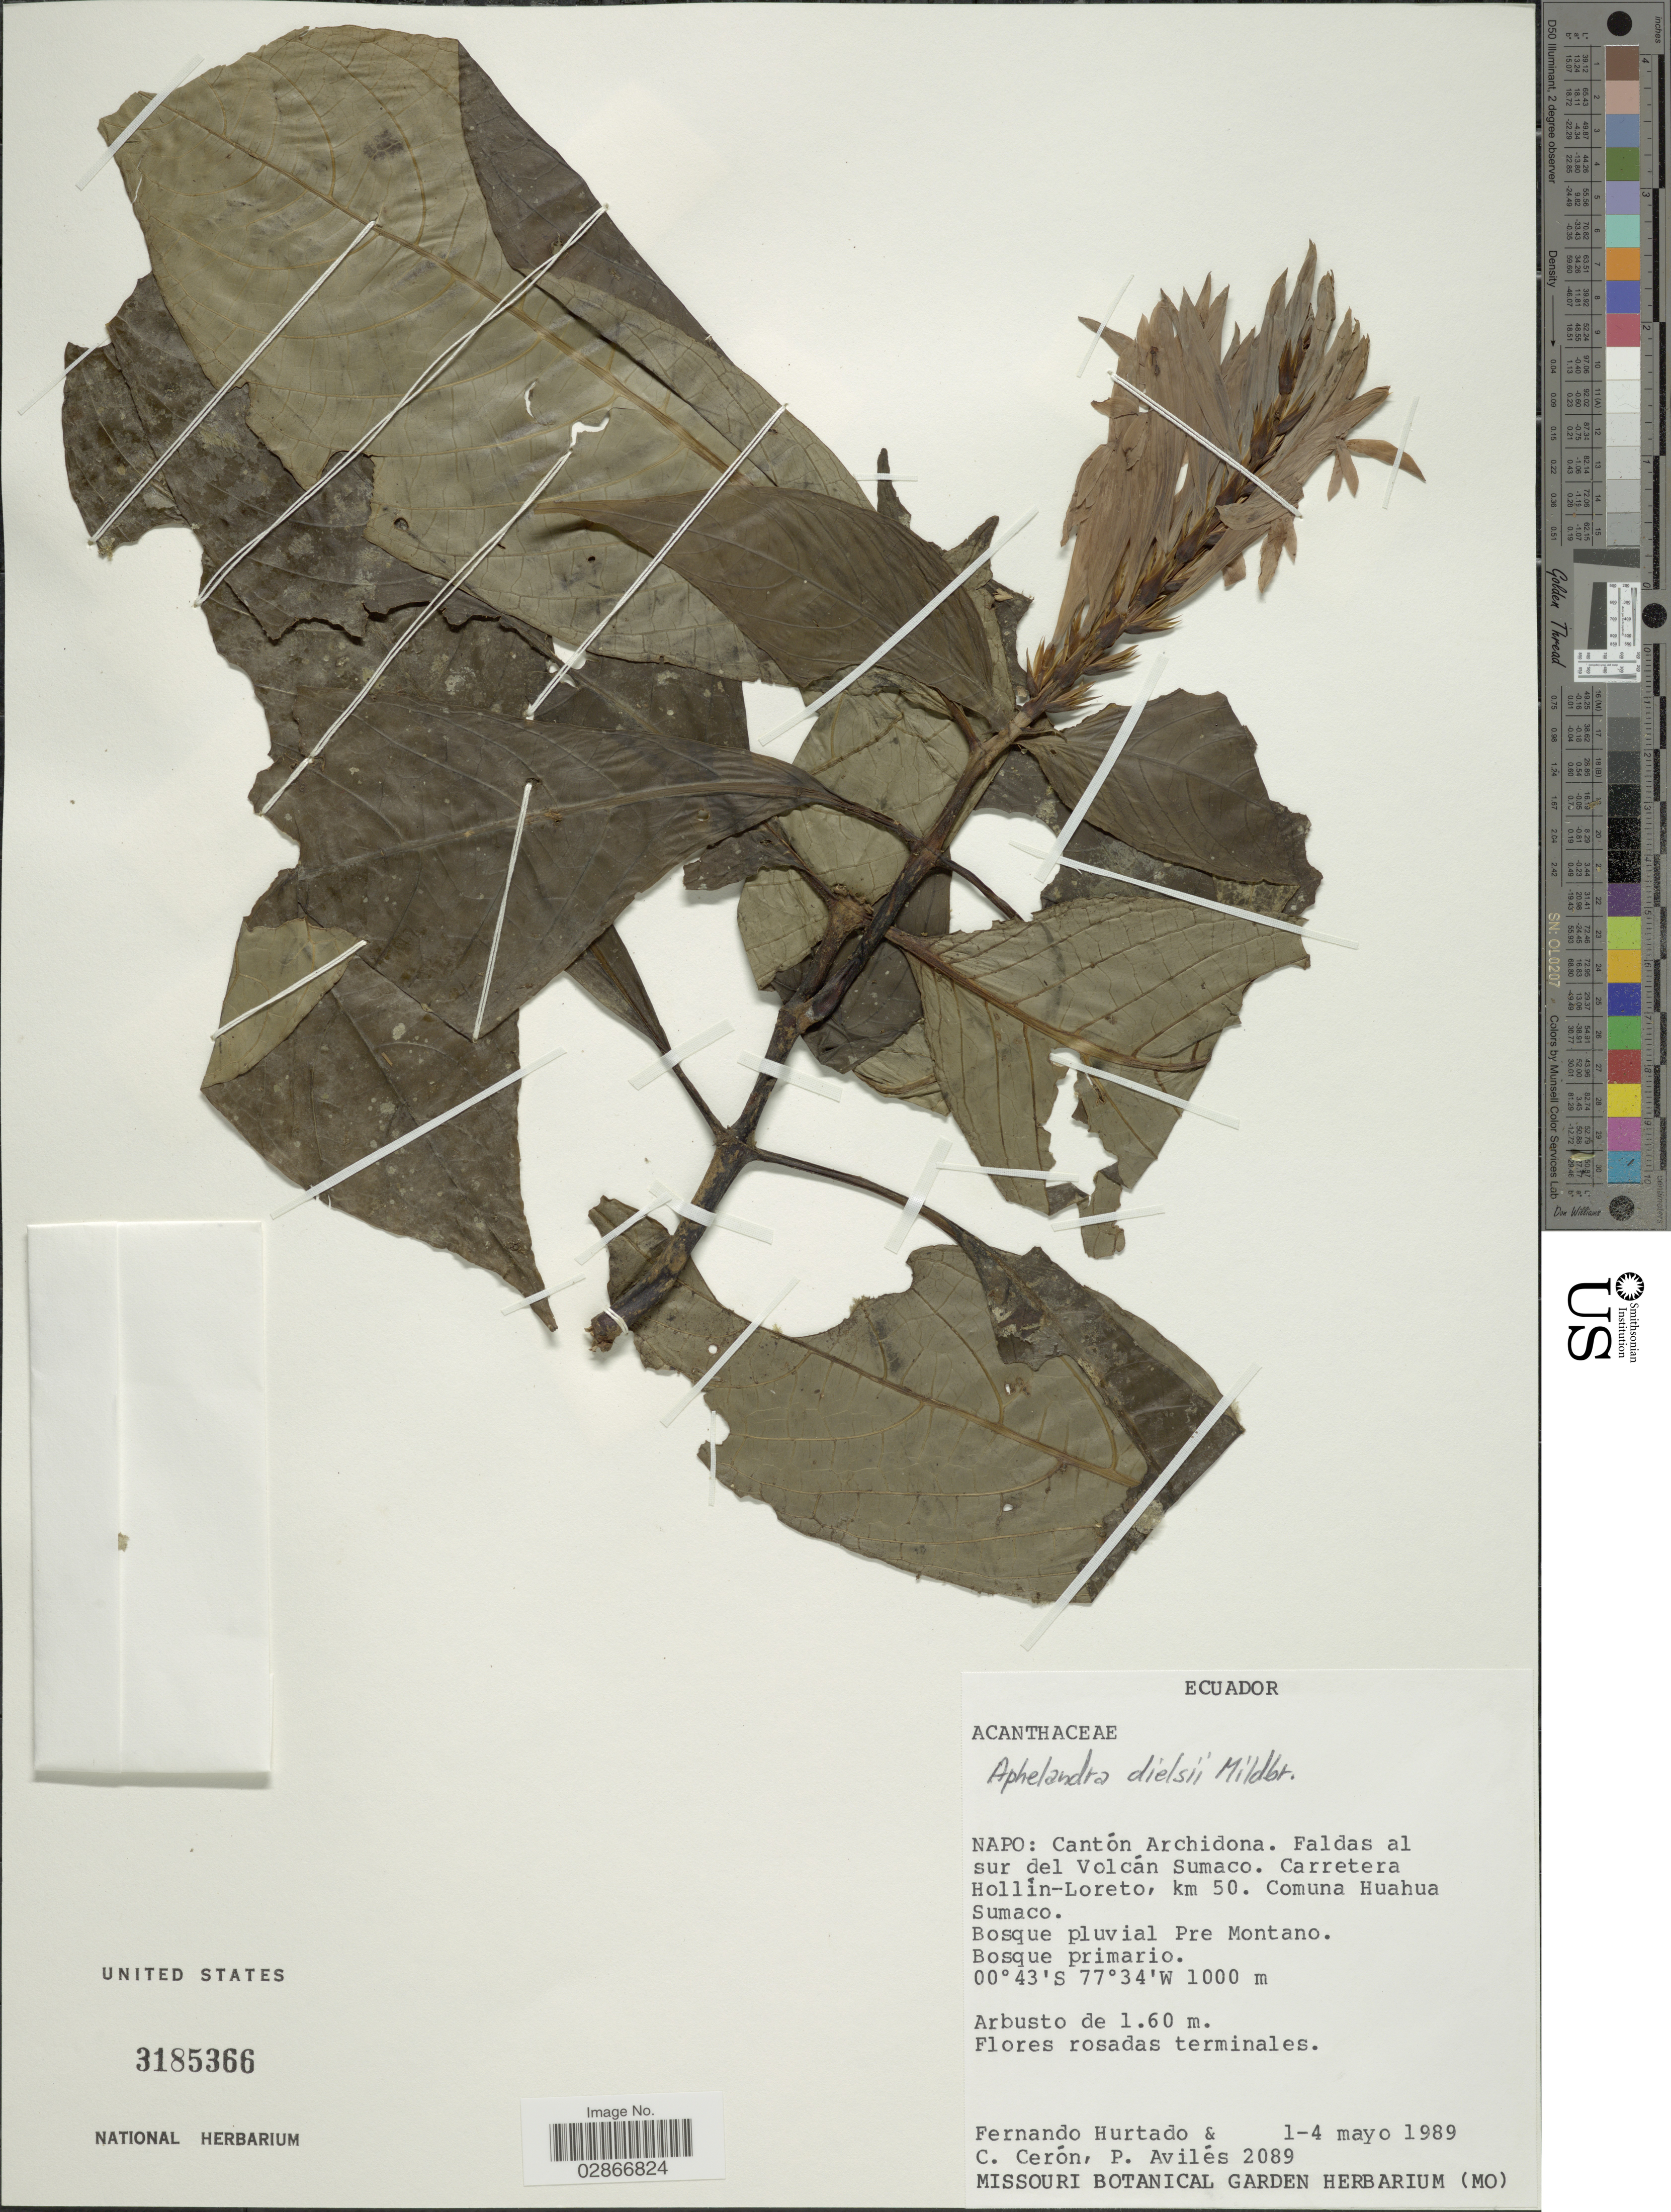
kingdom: Plantae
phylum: Tracheophyta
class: Magnoliopsida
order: Lamiales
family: Acanthaceae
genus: Aphelandra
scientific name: Aphelandra dielsii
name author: Mildbr.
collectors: F. Hurtado, C. E. Cerón M. & P. Aviles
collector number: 2089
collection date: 1989-05-01/1989-05-04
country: Ecuador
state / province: Napo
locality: Cantón Archidona. Faldas al sur del Volcán Sumaco. Carretera Hollín-Loreto, km 50. Comuna Huahua Sumaco.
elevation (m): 1000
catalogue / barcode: US 3185366